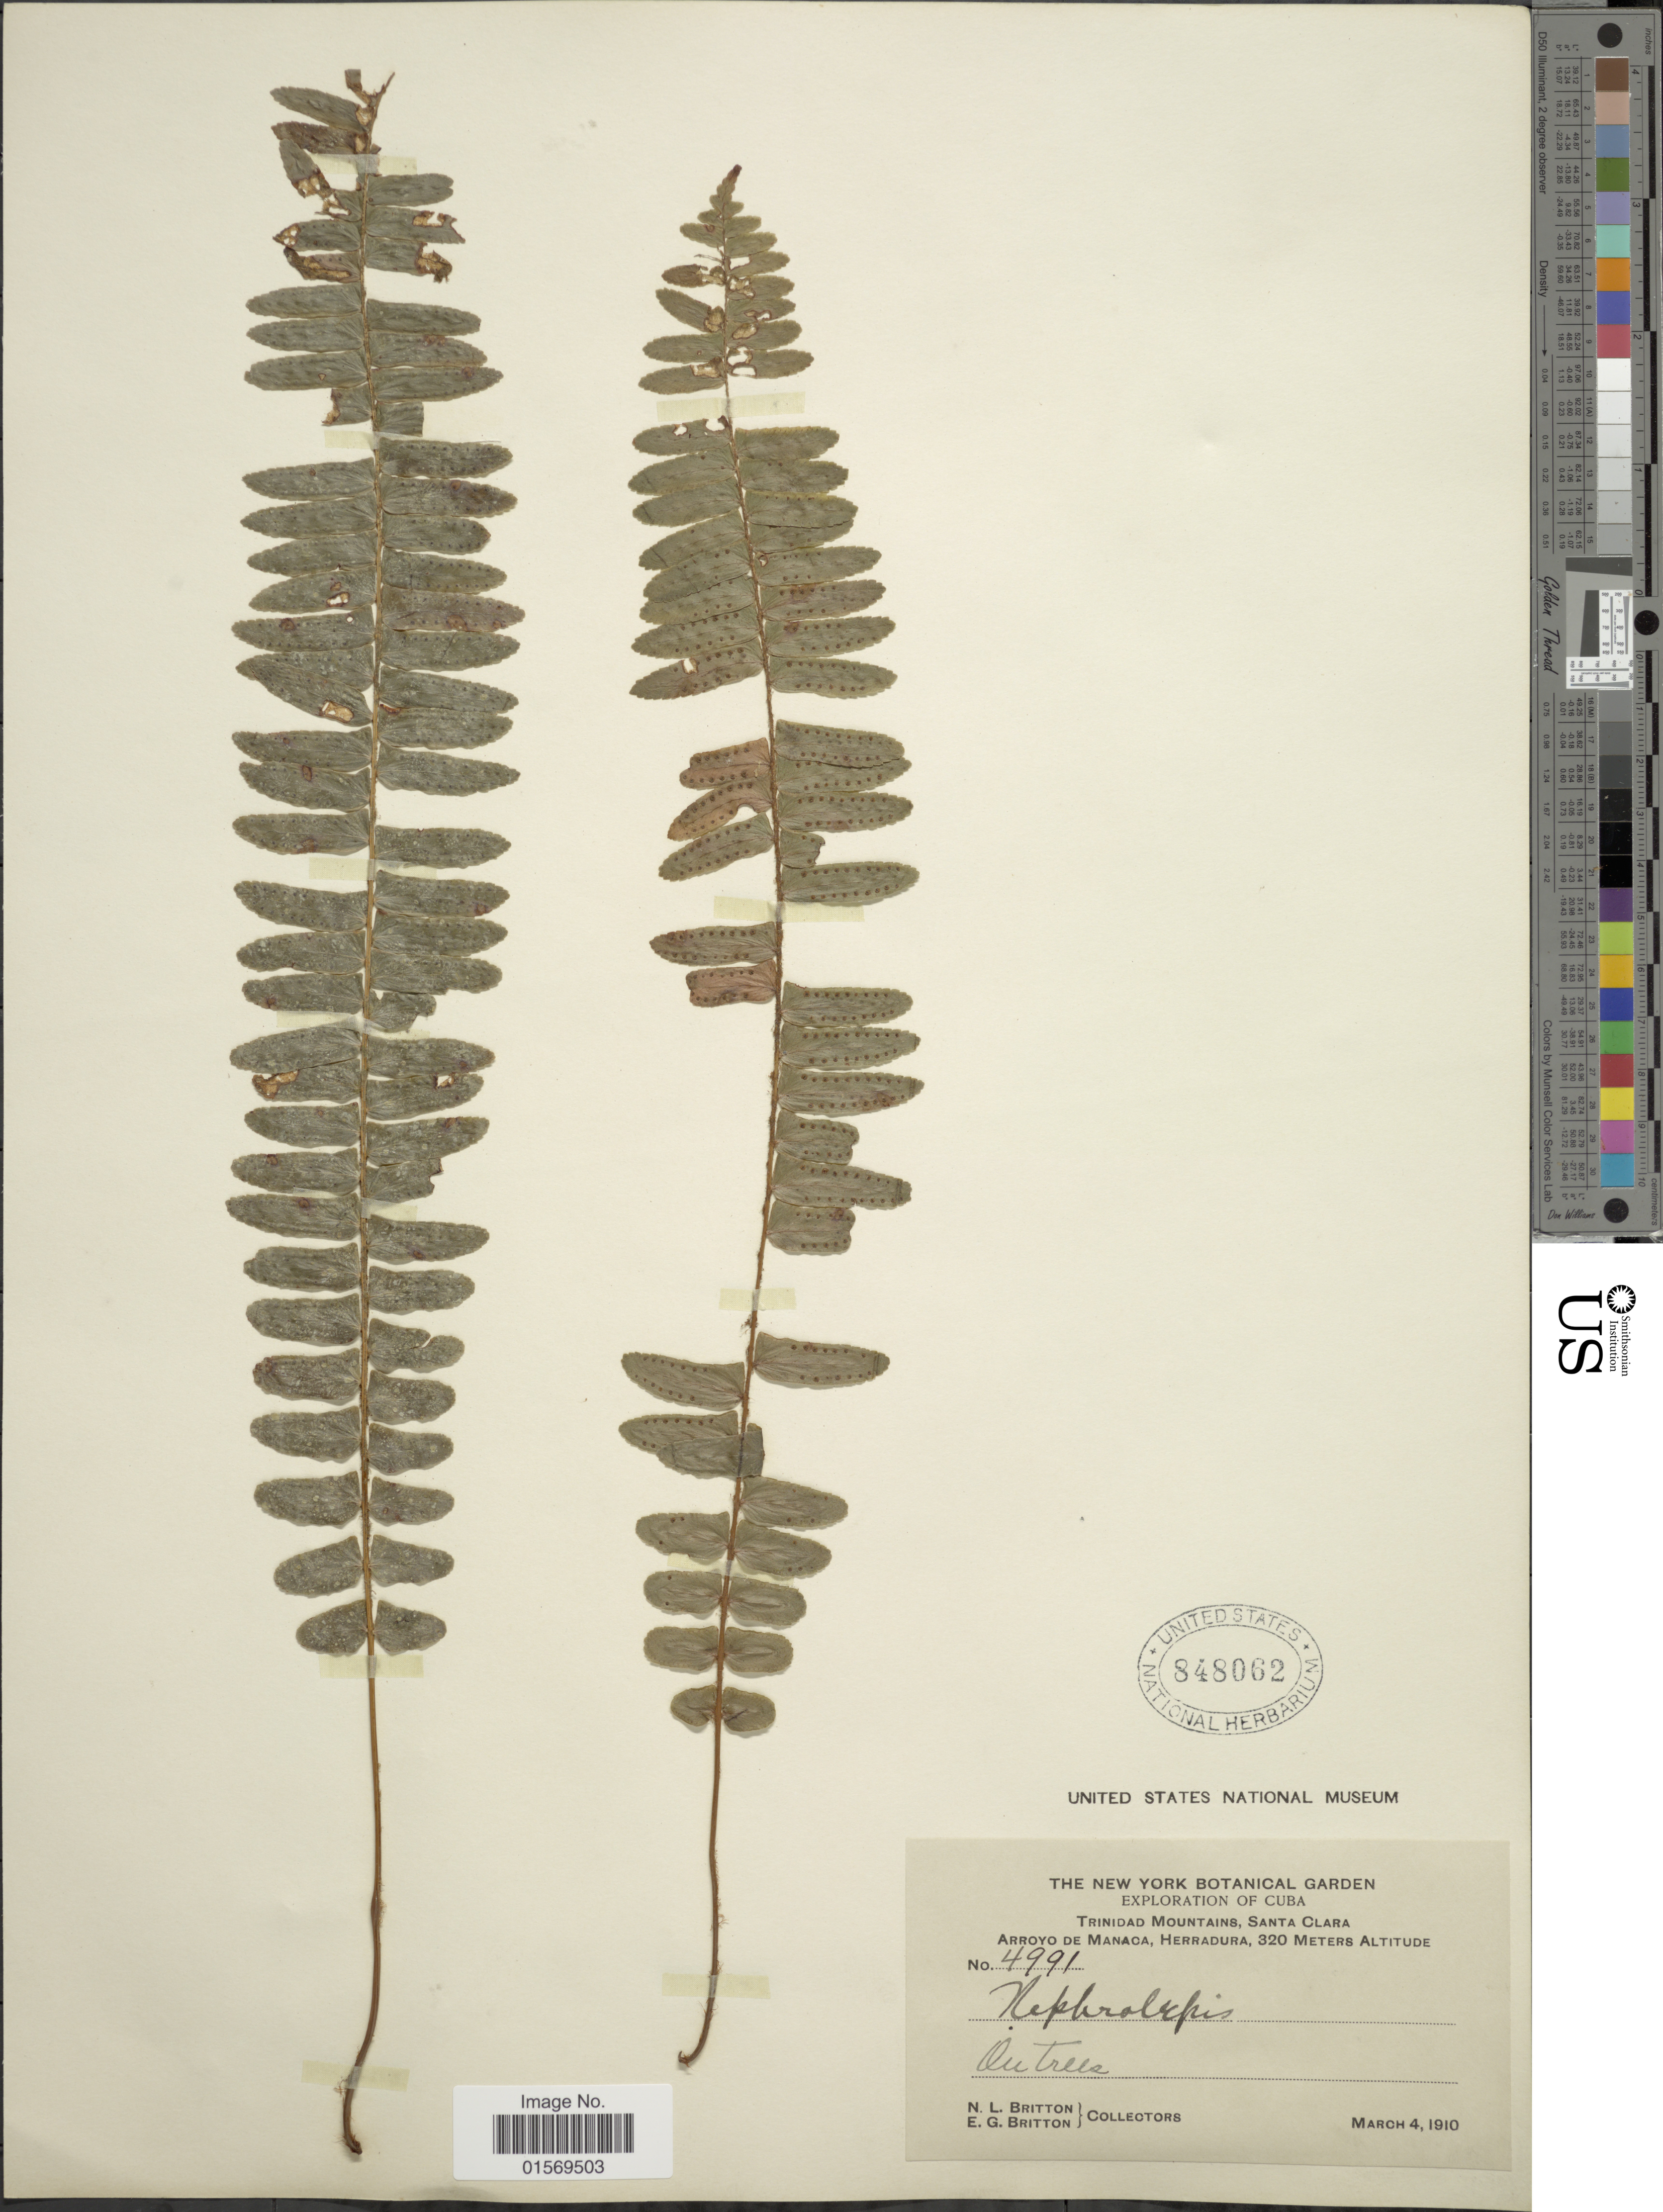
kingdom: Plantae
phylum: Tracheophyta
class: Polypodiopsida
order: Polypodiales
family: Nephrolepidaceae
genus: Nephrolepis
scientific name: Nephrolepis rivularis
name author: (Vahl) Mett. ex Krug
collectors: N. Britton & E. G. Britton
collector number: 4991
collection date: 1910-03-04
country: Cuba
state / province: Las Villas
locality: Cuba, Trinidad Mountains, Santa Clara, Arroya de Manaca, Herradura.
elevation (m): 320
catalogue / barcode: US 848062